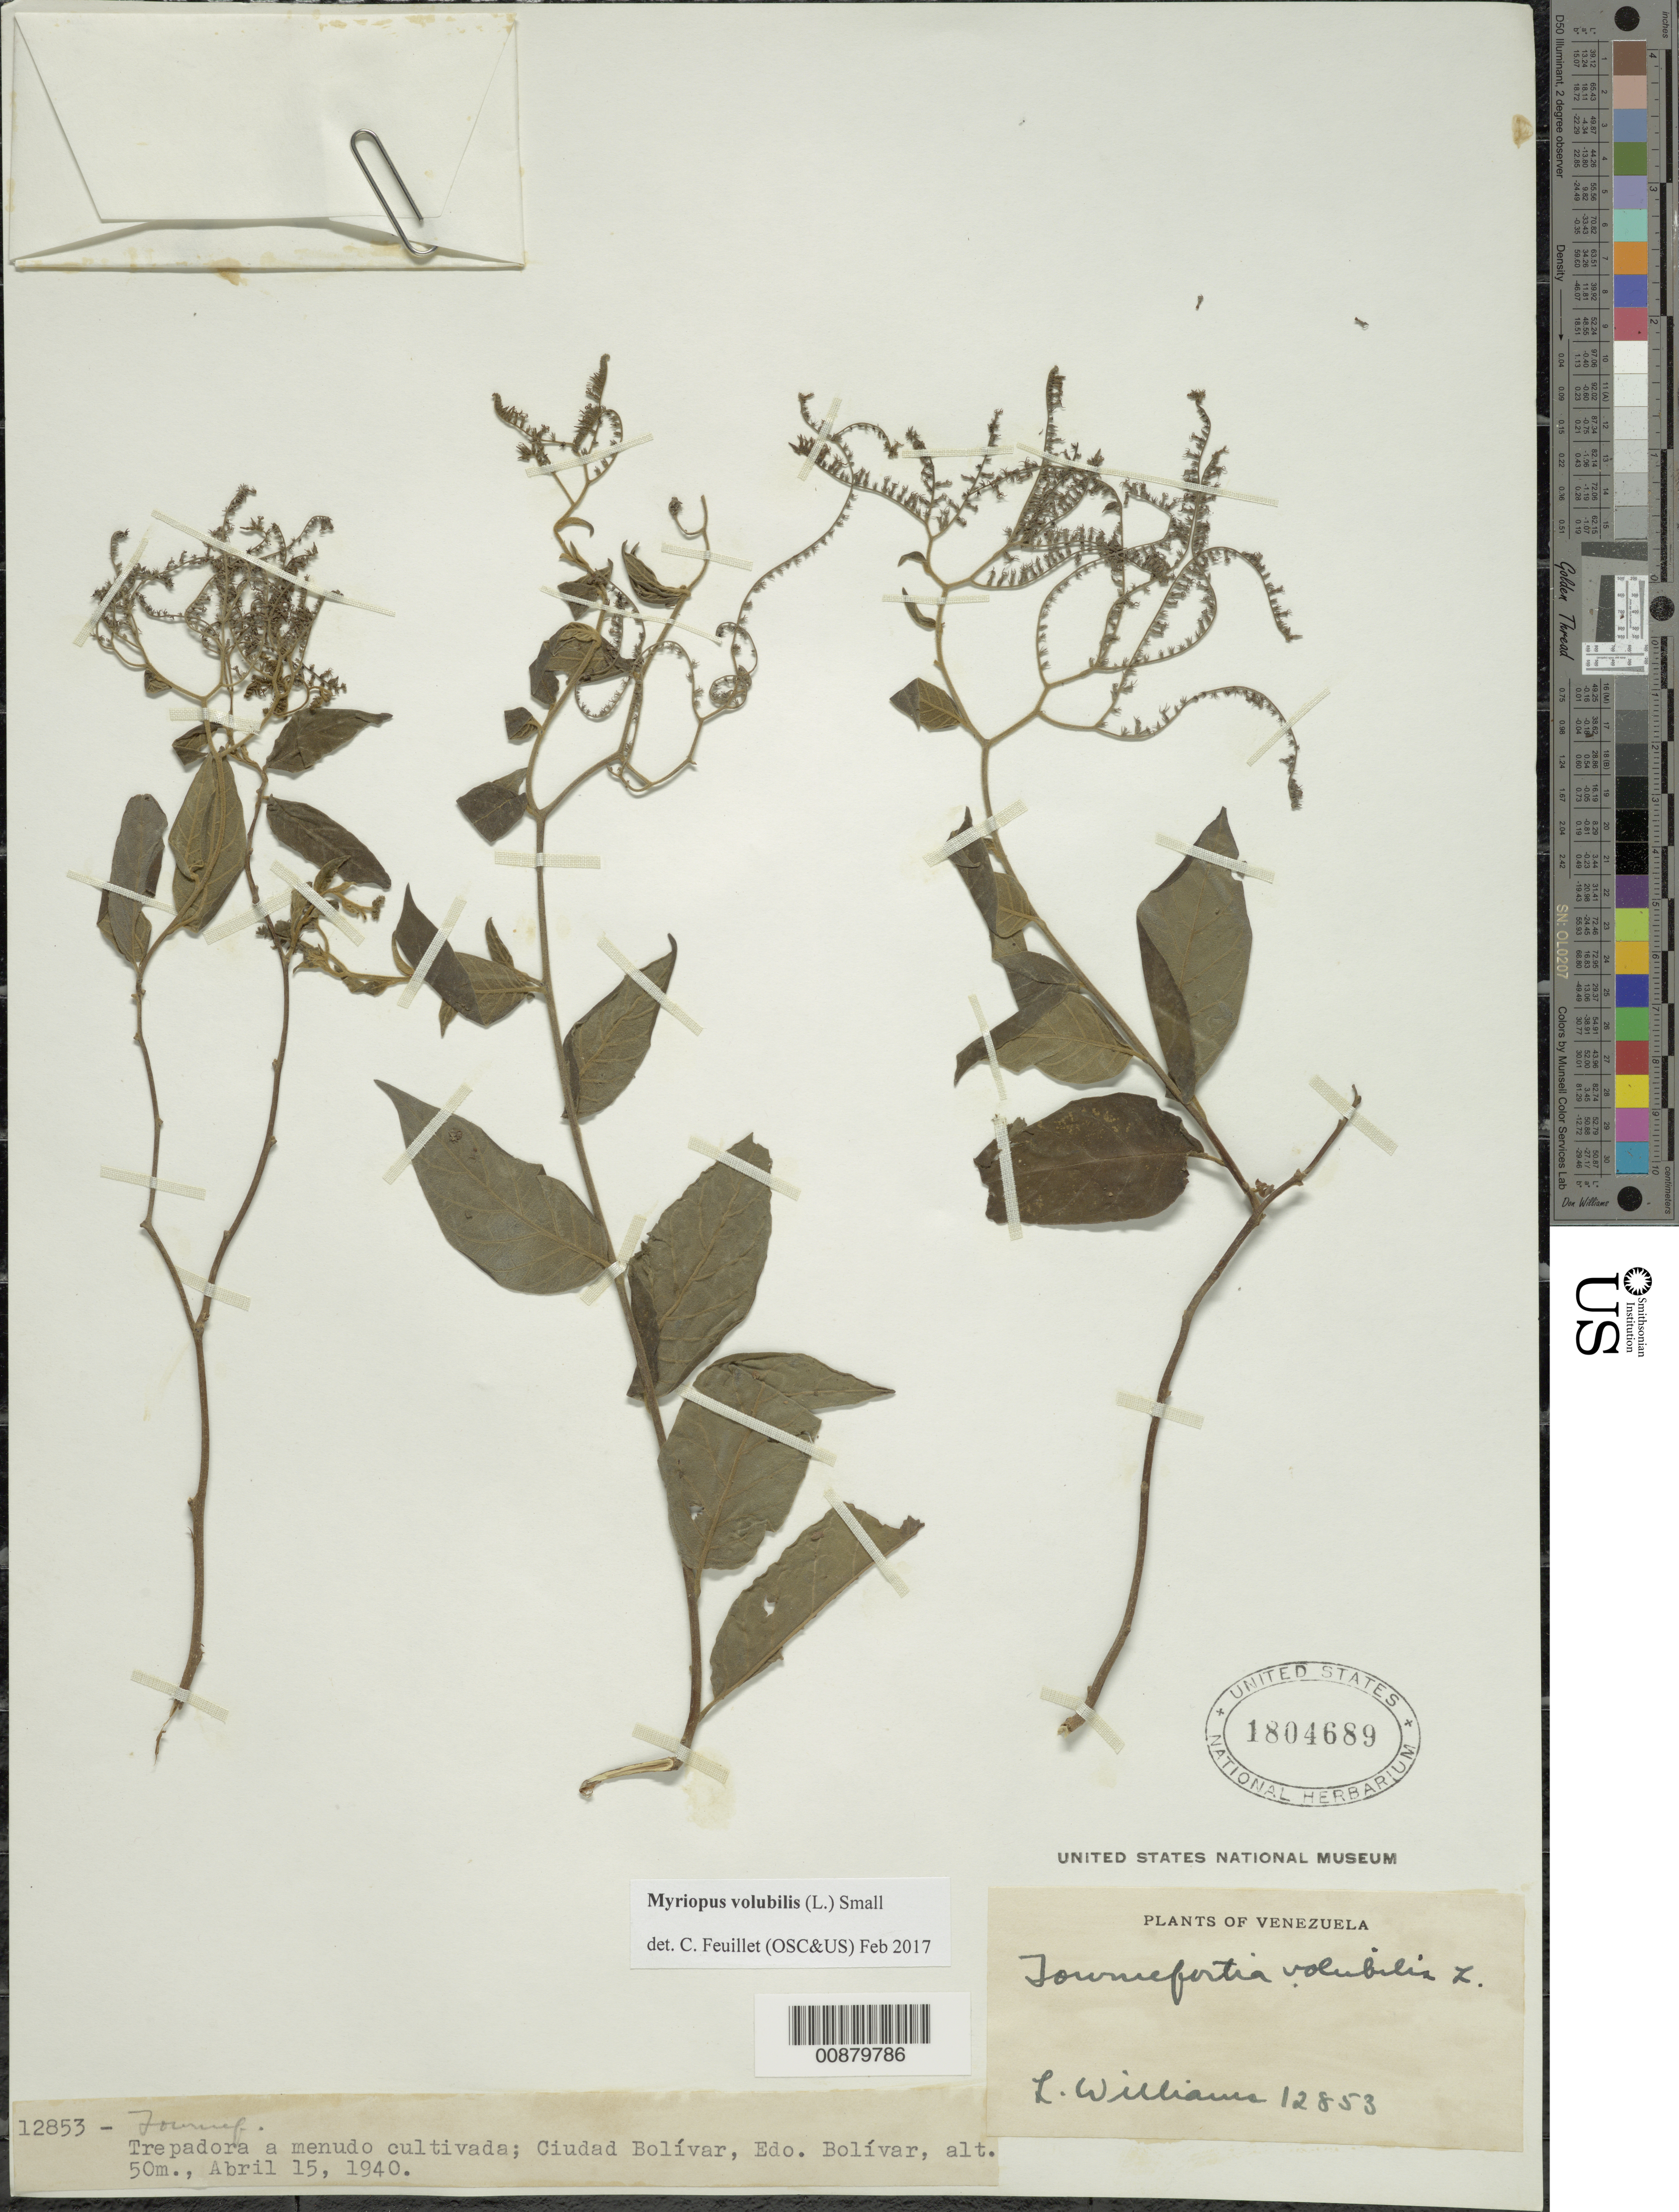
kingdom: Plantae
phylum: Tracheophyta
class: Magnoliopsida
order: Boraginales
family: Heliotropiaceae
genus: Myriopus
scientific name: Myriopus volubilis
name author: (L.) Small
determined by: Feuillet, C.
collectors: Ll. Williams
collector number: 12853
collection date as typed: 15-Apr-40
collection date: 1940-04-15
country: Venezuela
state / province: Bolívar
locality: Ciudad Bolívar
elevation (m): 50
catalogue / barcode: US 1804689